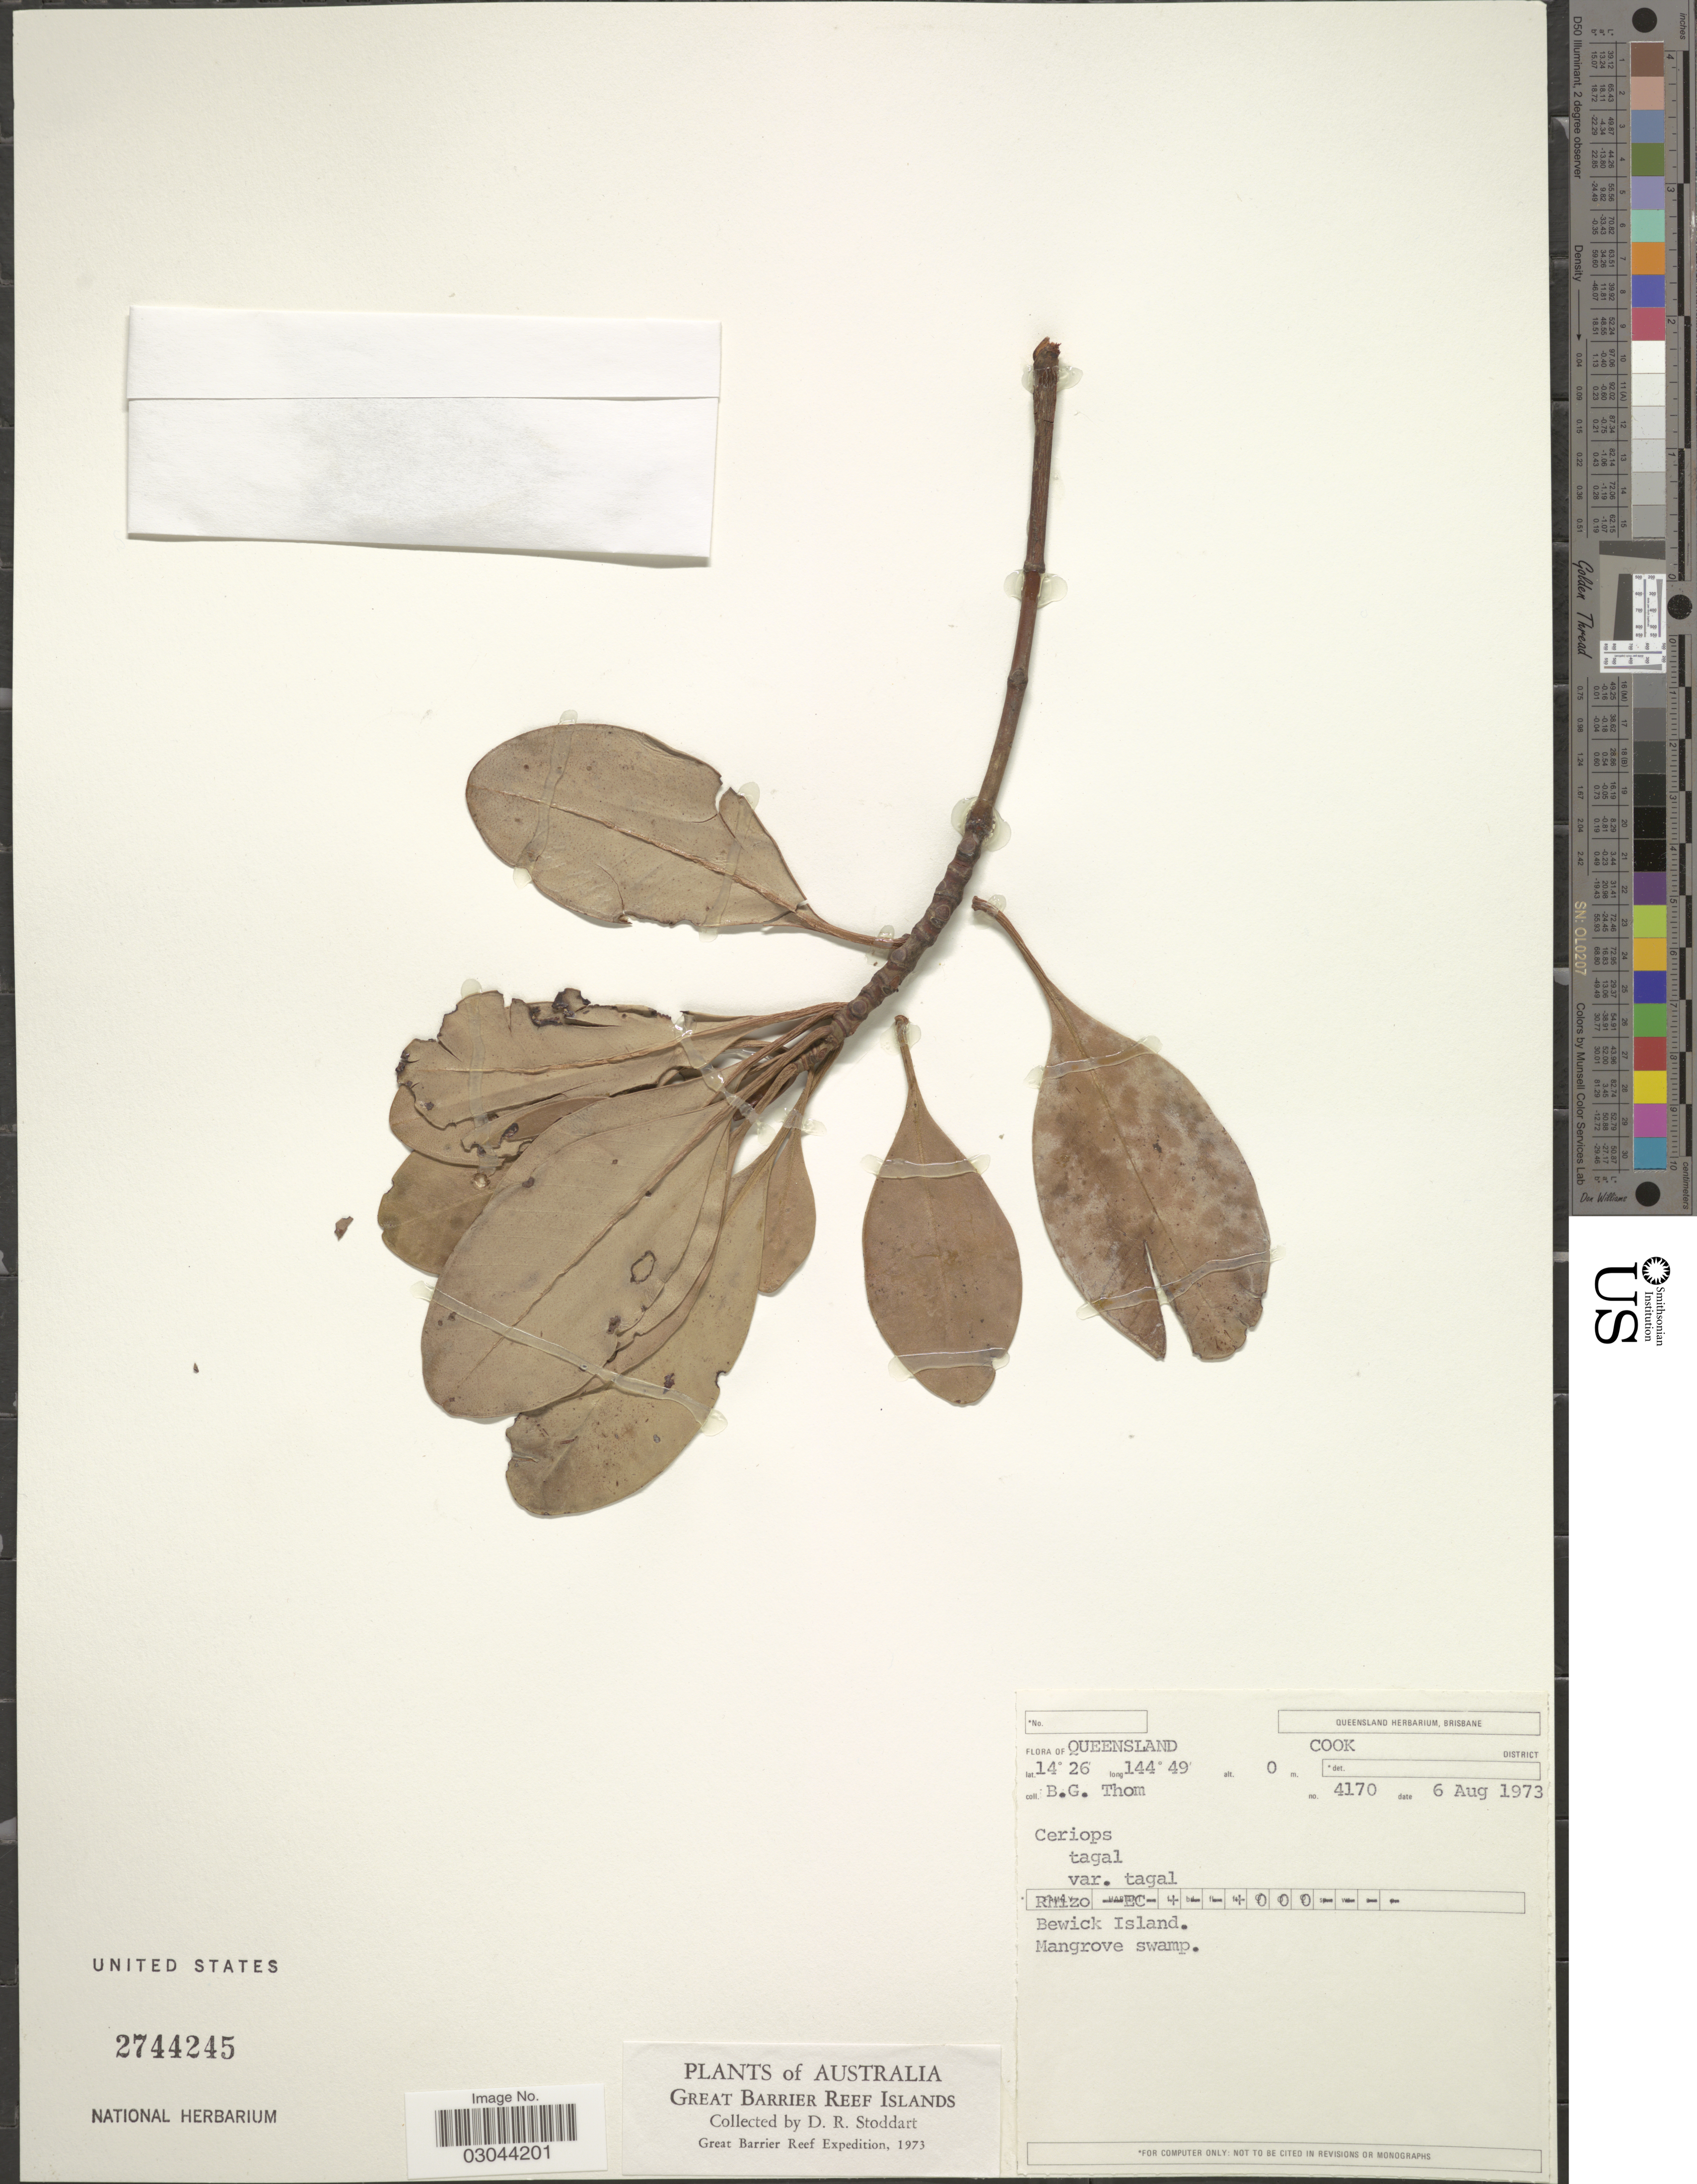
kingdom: Plantae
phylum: Tracheophyta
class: Magnoliopsida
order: Malpighiales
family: Rhizophoraceae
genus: Ceriops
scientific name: Ceriops tagal var. tagal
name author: (Perr.) C.B. Rob.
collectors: B. Thom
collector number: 4170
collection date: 1973-08-06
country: Australia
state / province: Queensland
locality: Cook District. Bewick Island. Great Barrier Reef Islands.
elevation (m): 0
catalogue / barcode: US 2744245